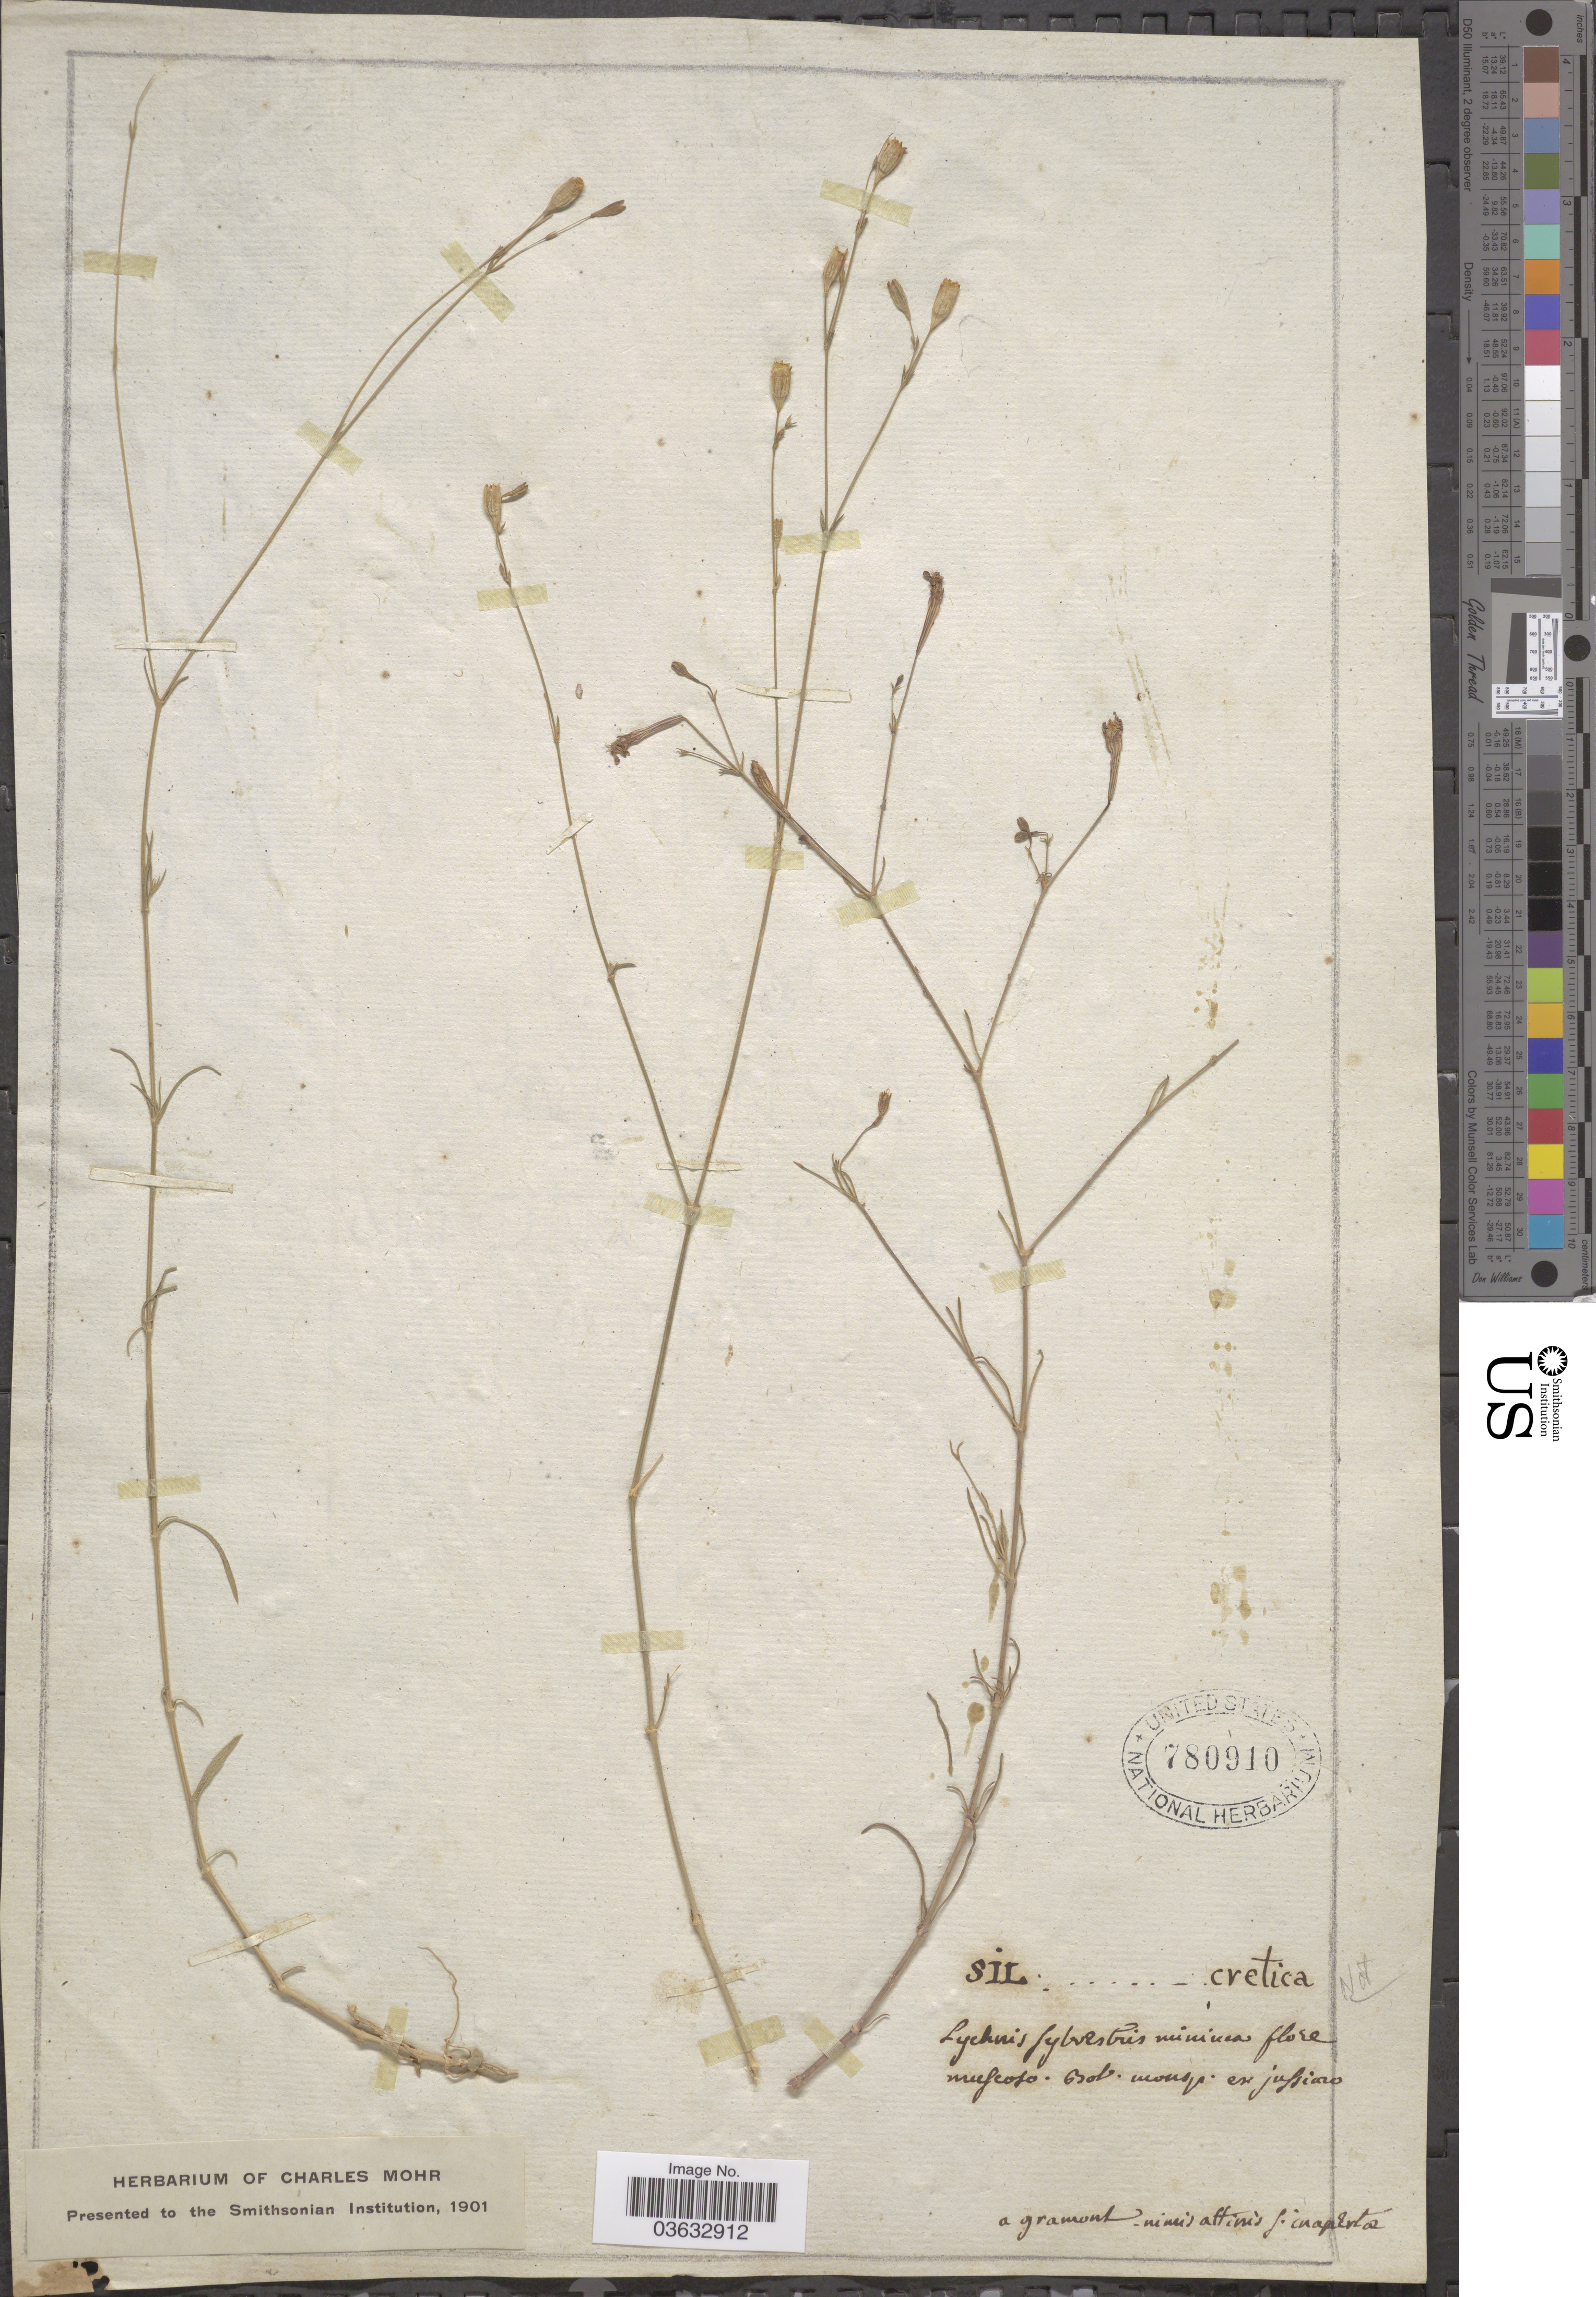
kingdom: Plantae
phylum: Tracheophyta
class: Magnoliopsida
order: Caryophyllales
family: Caryophyllaceae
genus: Silene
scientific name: Silene cretica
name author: L.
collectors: ex herb. Charles Mohr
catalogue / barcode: US 780910